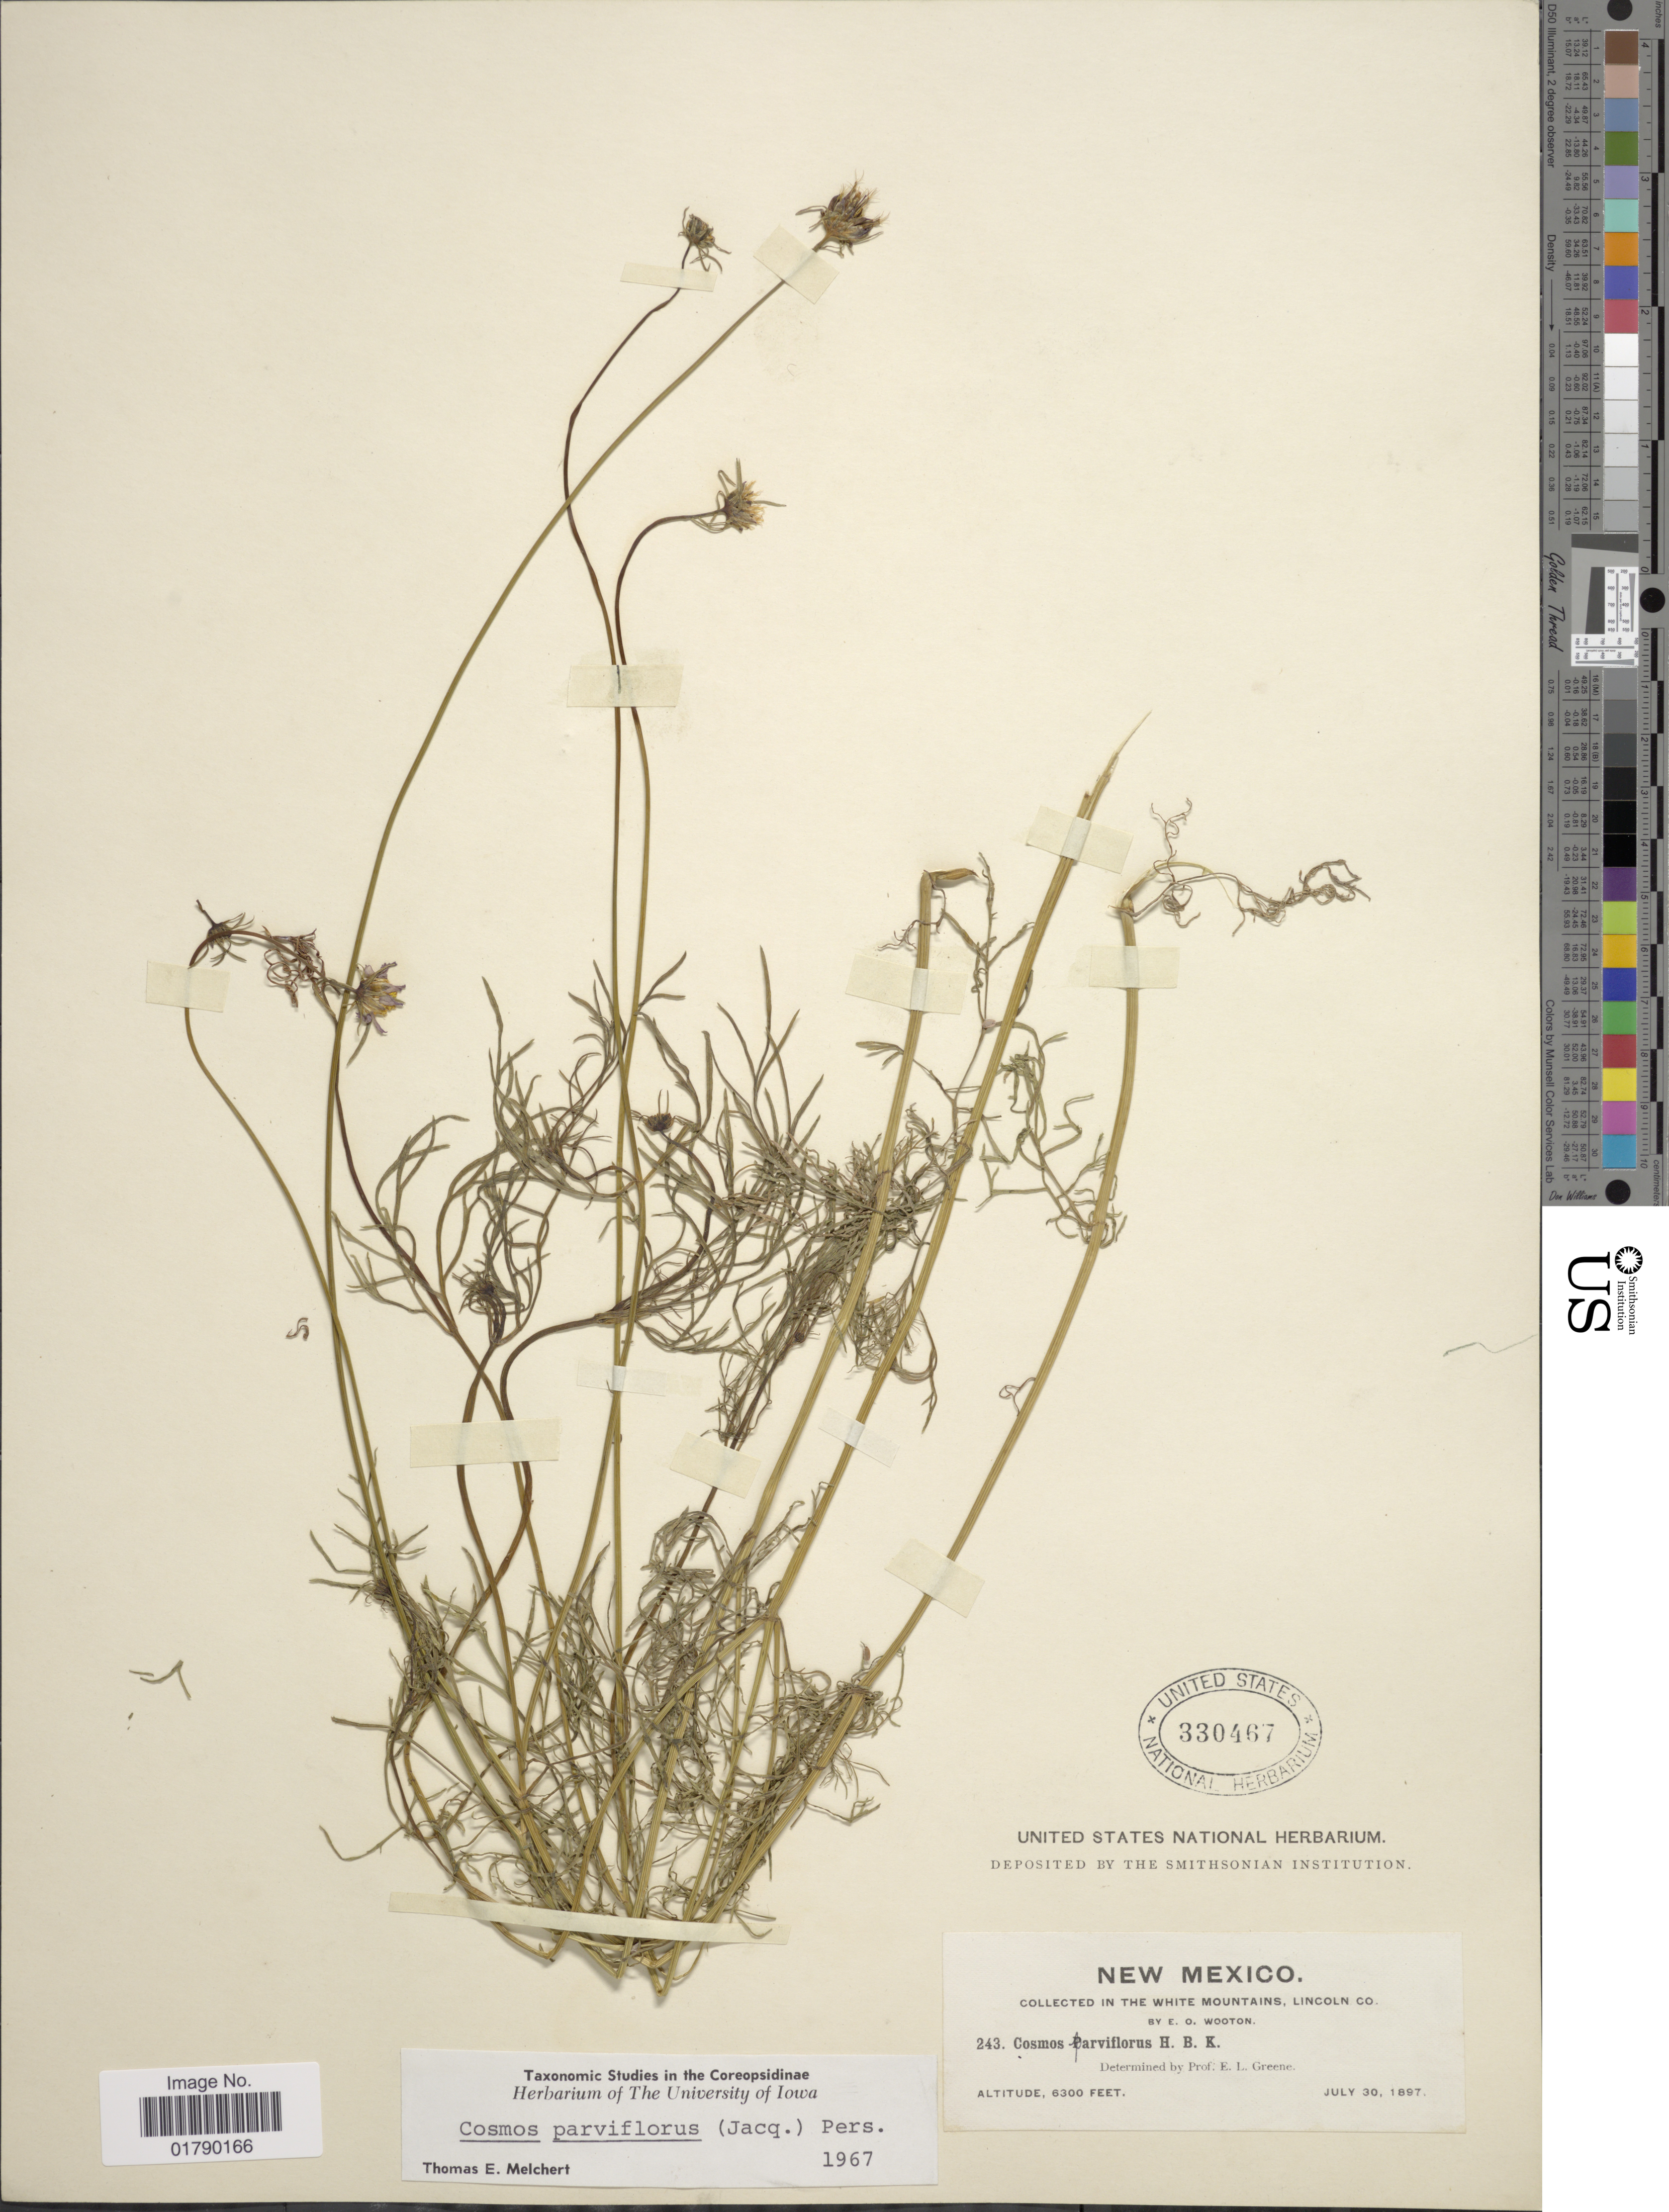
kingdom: Plantae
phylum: Tracheophyta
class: Magnoliopsida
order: Asterales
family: Asteraceae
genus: Cosmos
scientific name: Cosmos parviflorus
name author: (Jacq.) Pers.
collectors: E. O. Wooton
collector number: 243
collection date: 1897-07-30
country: United States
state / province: New Mexico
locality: The White Mountains, Lincoln Co.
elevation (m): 1920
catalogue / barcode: US 330467